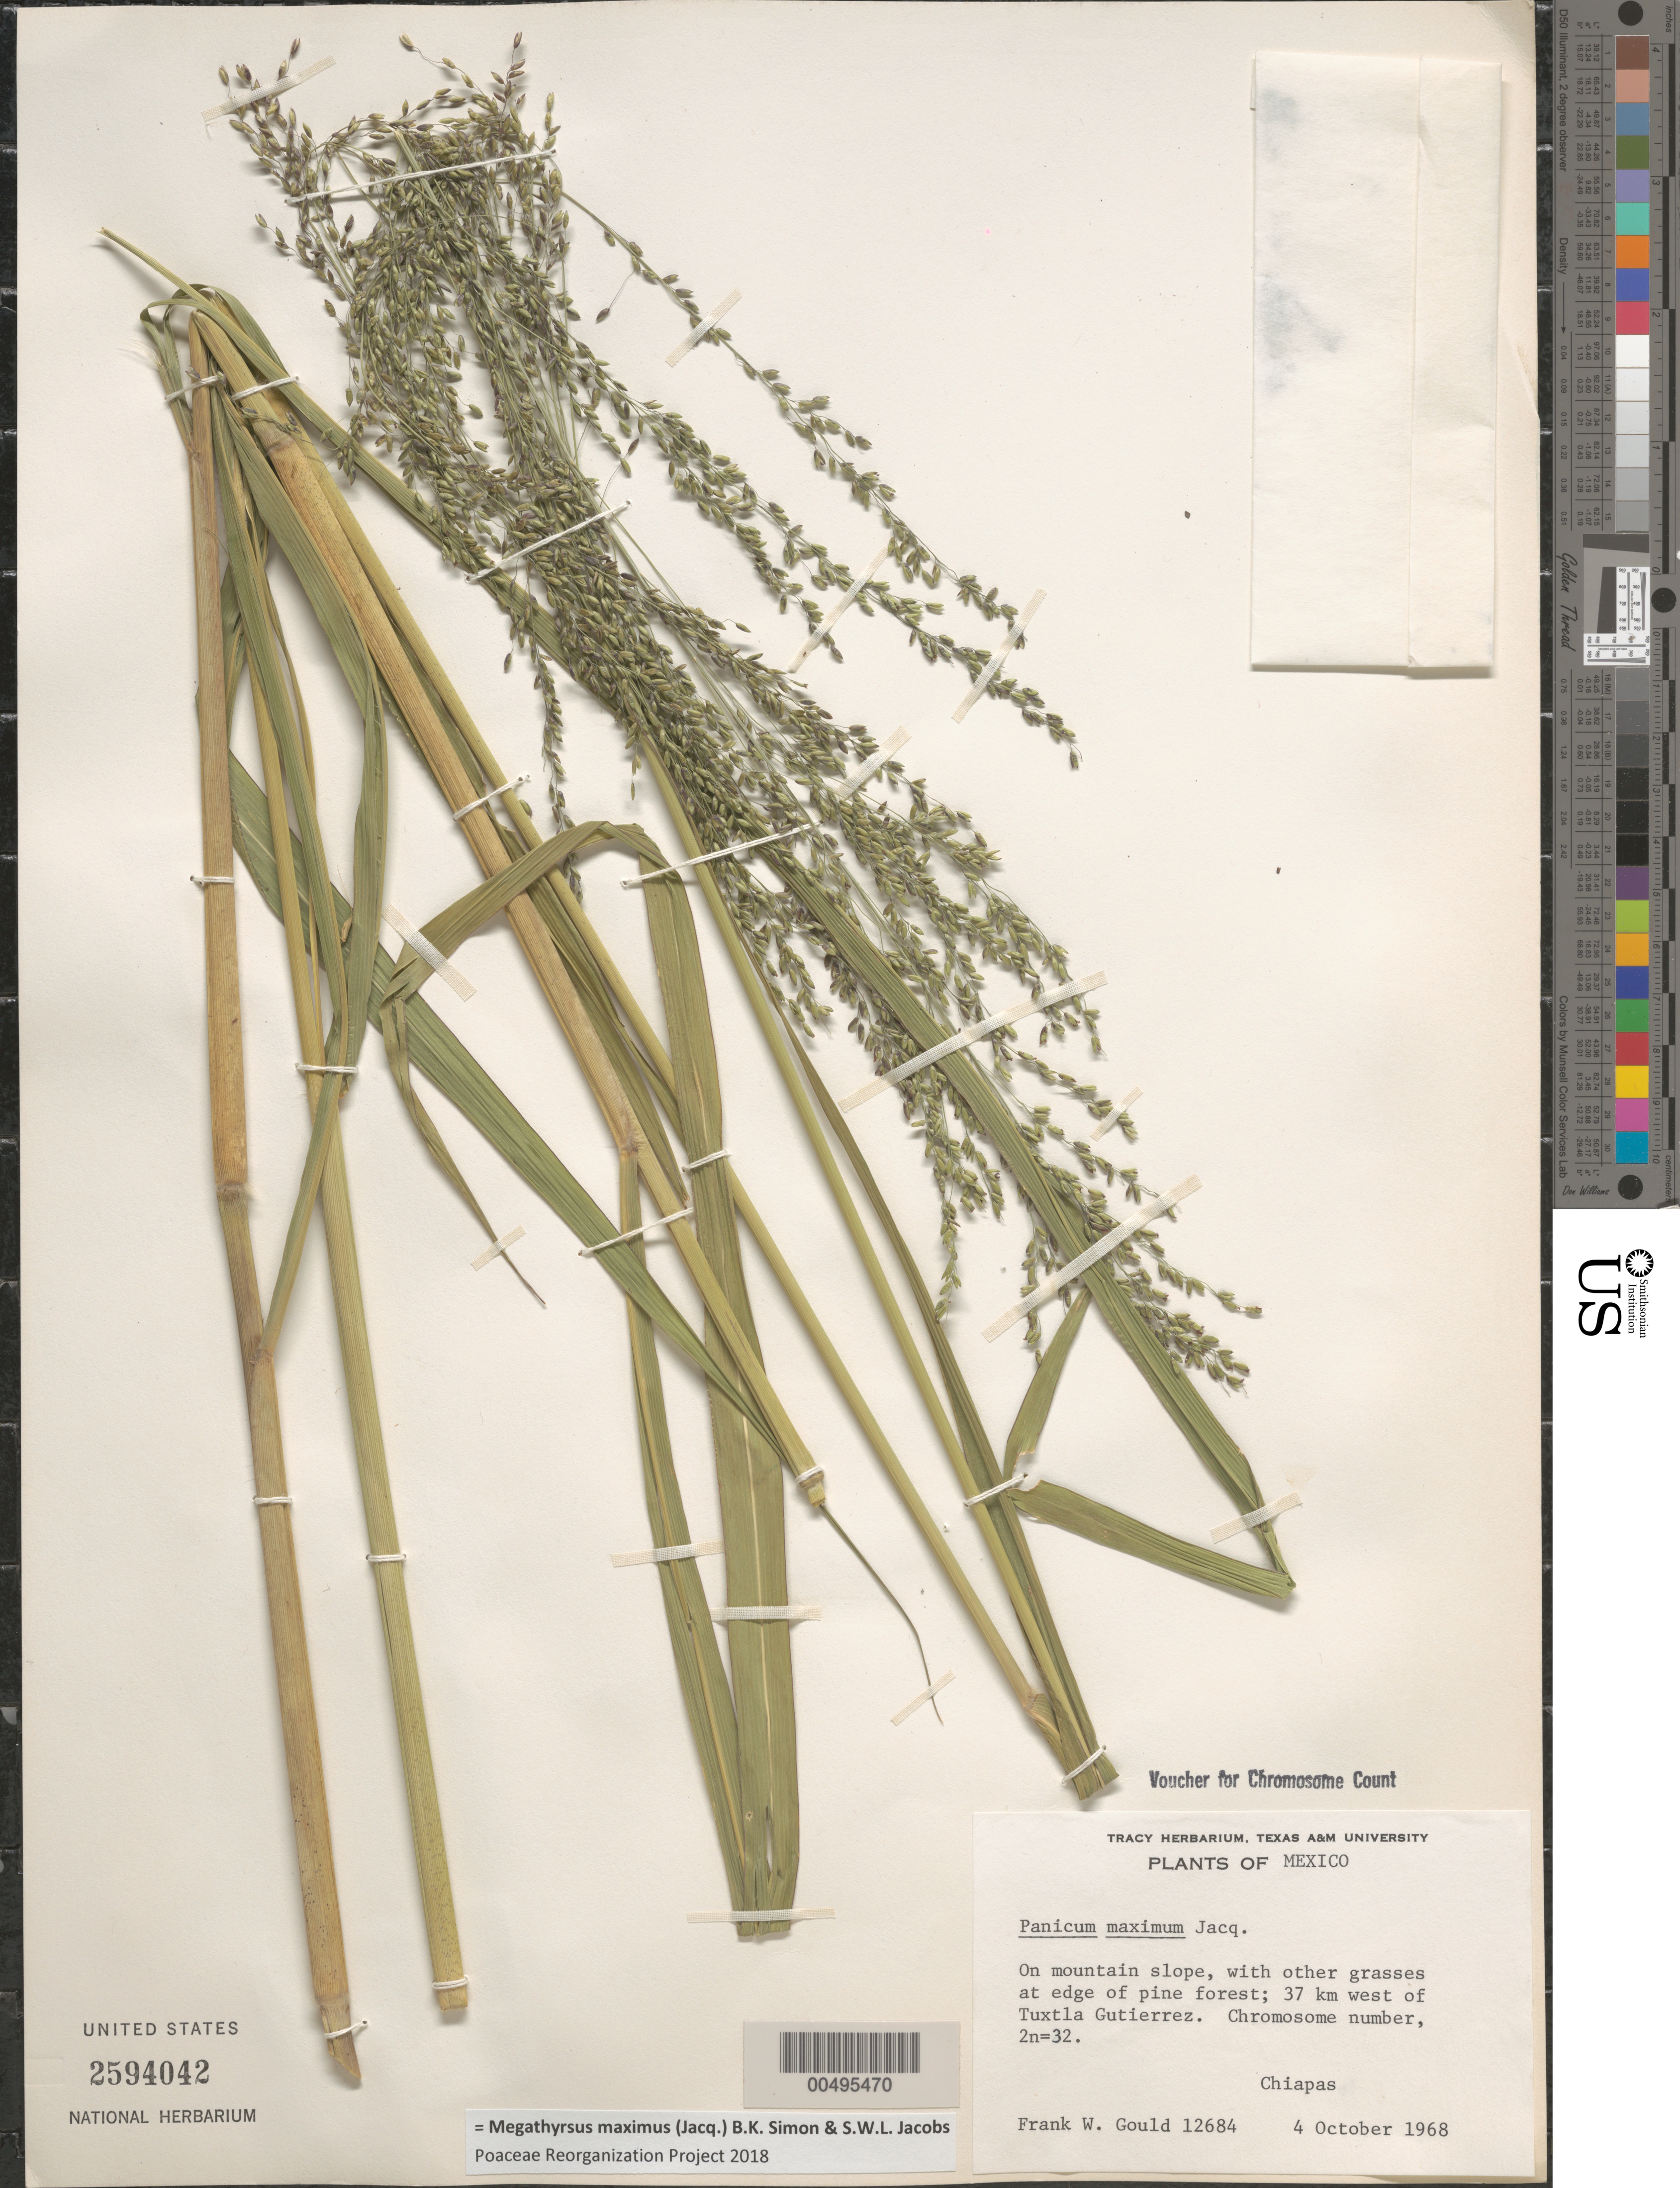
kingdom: Plantae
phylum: Tracheophyta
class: Liliopsida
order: Poales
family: Poaceae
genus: Megathyrsus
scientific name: Megathyrsus maximus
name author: (Jacq.) B.K. Simon & S.W.L. Jacobs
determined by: Poaceae Reorganization Project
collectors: F. W. Gould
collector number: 12684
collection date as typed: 4 Oct 1968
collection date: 1968-10-04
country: Mexico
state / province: Chiapas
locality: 37 km W of Tuxtla Gutierrez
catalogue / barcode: US 2594042